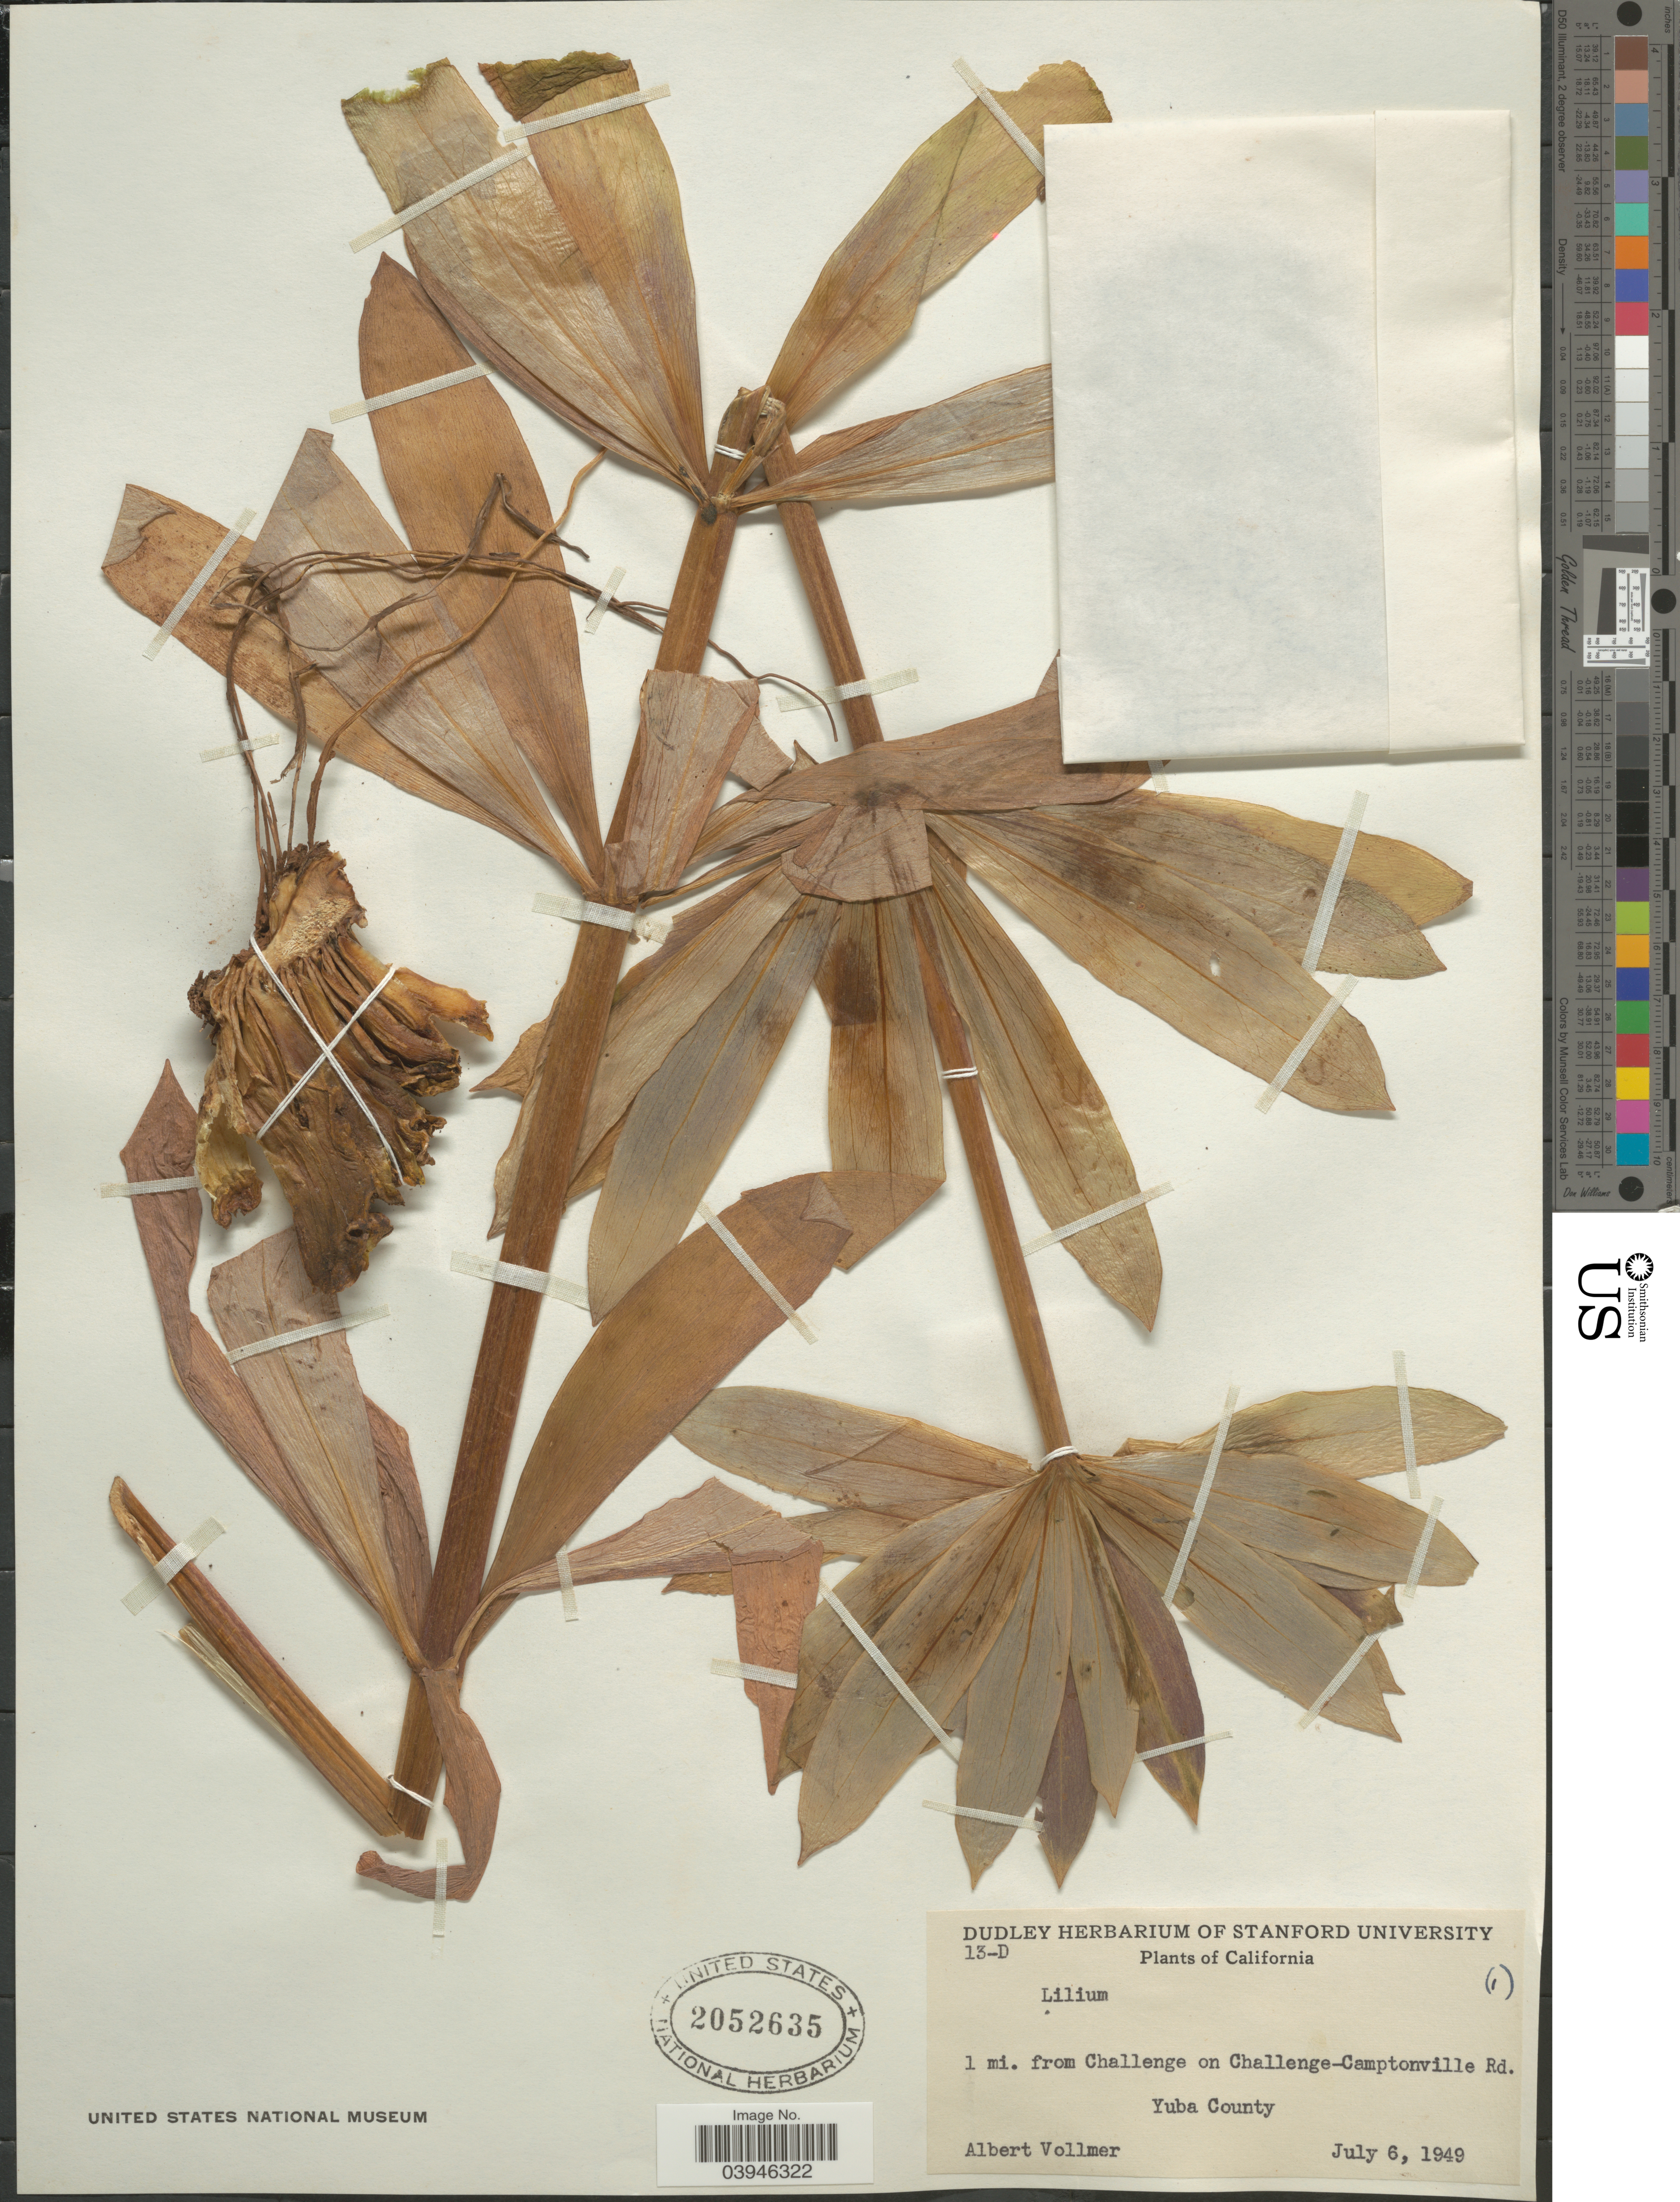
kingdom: Plantae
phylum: Tracheophyta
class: Liliopsida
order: Liliales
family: Liliaceae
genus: Lilium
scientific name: Lilium sp.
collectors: A. Vollmer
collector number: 13-D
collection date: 1949-07-06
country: United States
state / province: California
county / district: Yuba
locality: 1 mi. from Challenge on Challenge-Camptonville Rd. Yuba County.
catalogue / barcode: US 2052635